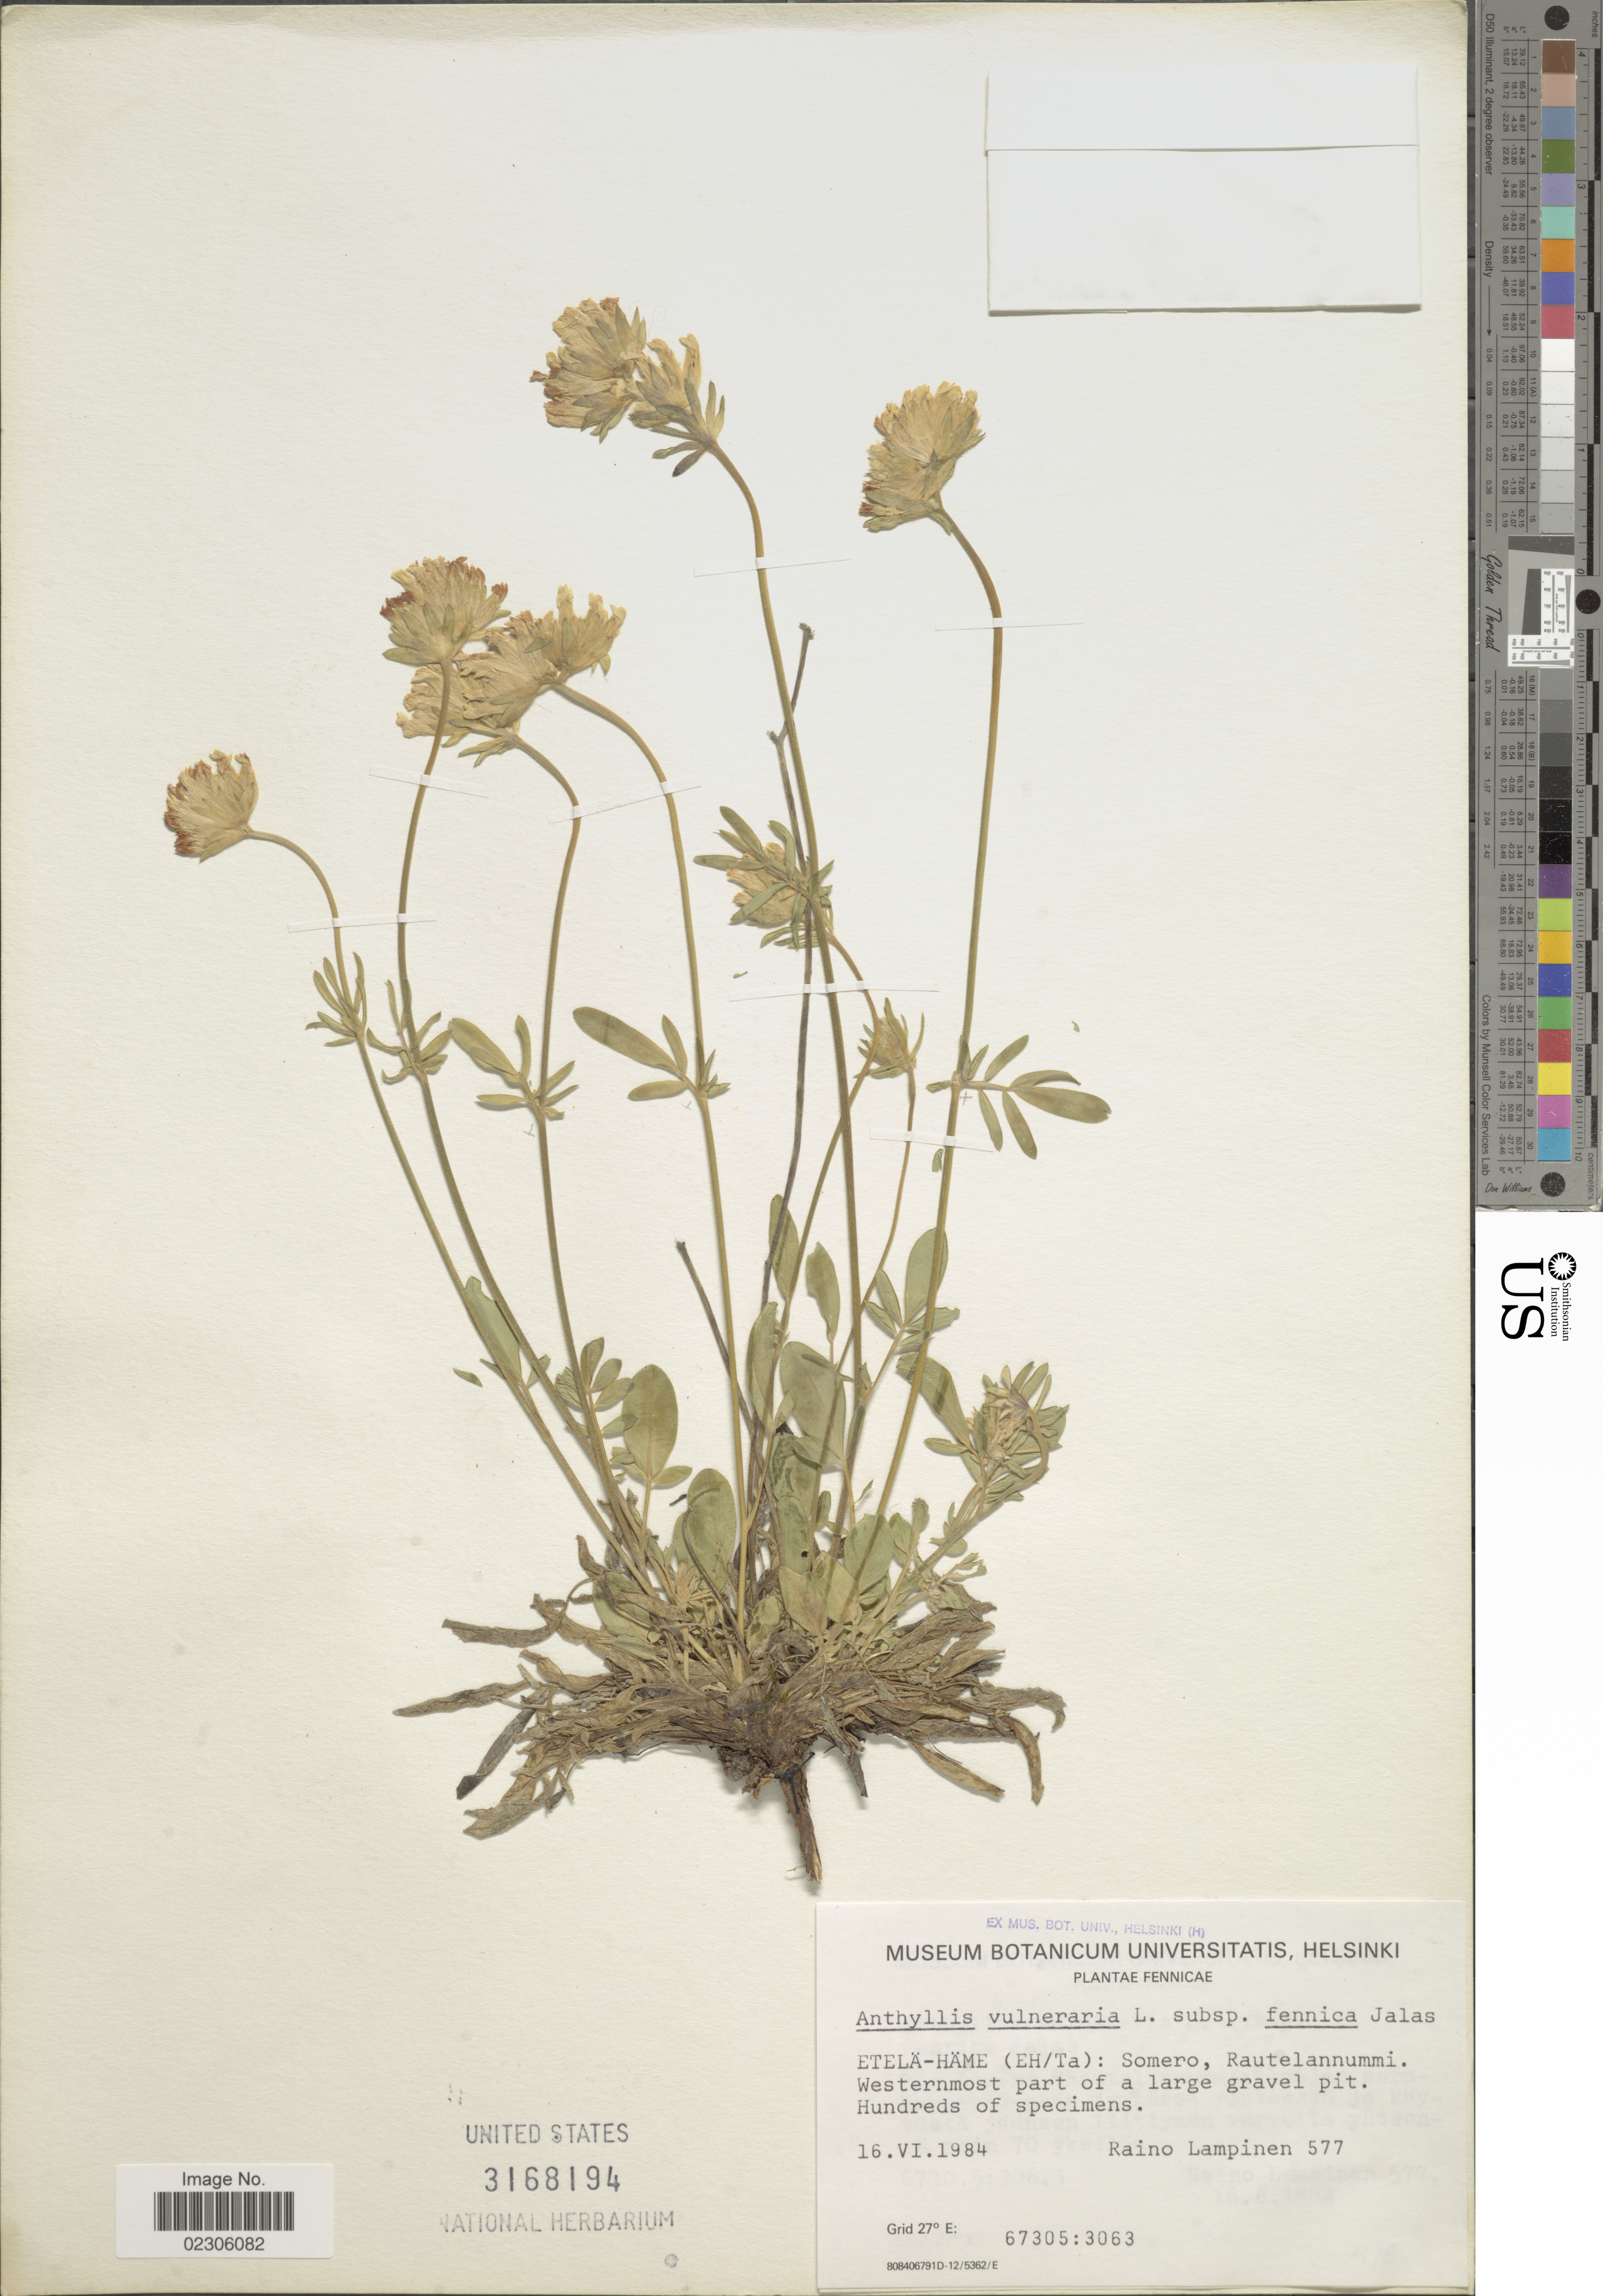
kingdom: Plantae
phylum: Tracheophyta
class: Magnoliopsida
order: Fabales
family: Fabaceae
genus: Anthyllis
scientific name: Anthyllis vulneraria subsp. fennica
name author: (Jalas) Cullen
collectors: R. Lampinen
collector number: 577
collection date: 1984-06-16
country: Finland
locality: Fennicae, Etela-Hame (Eh/Ta), Somero, Rautelannummi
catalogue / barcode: US 3168194